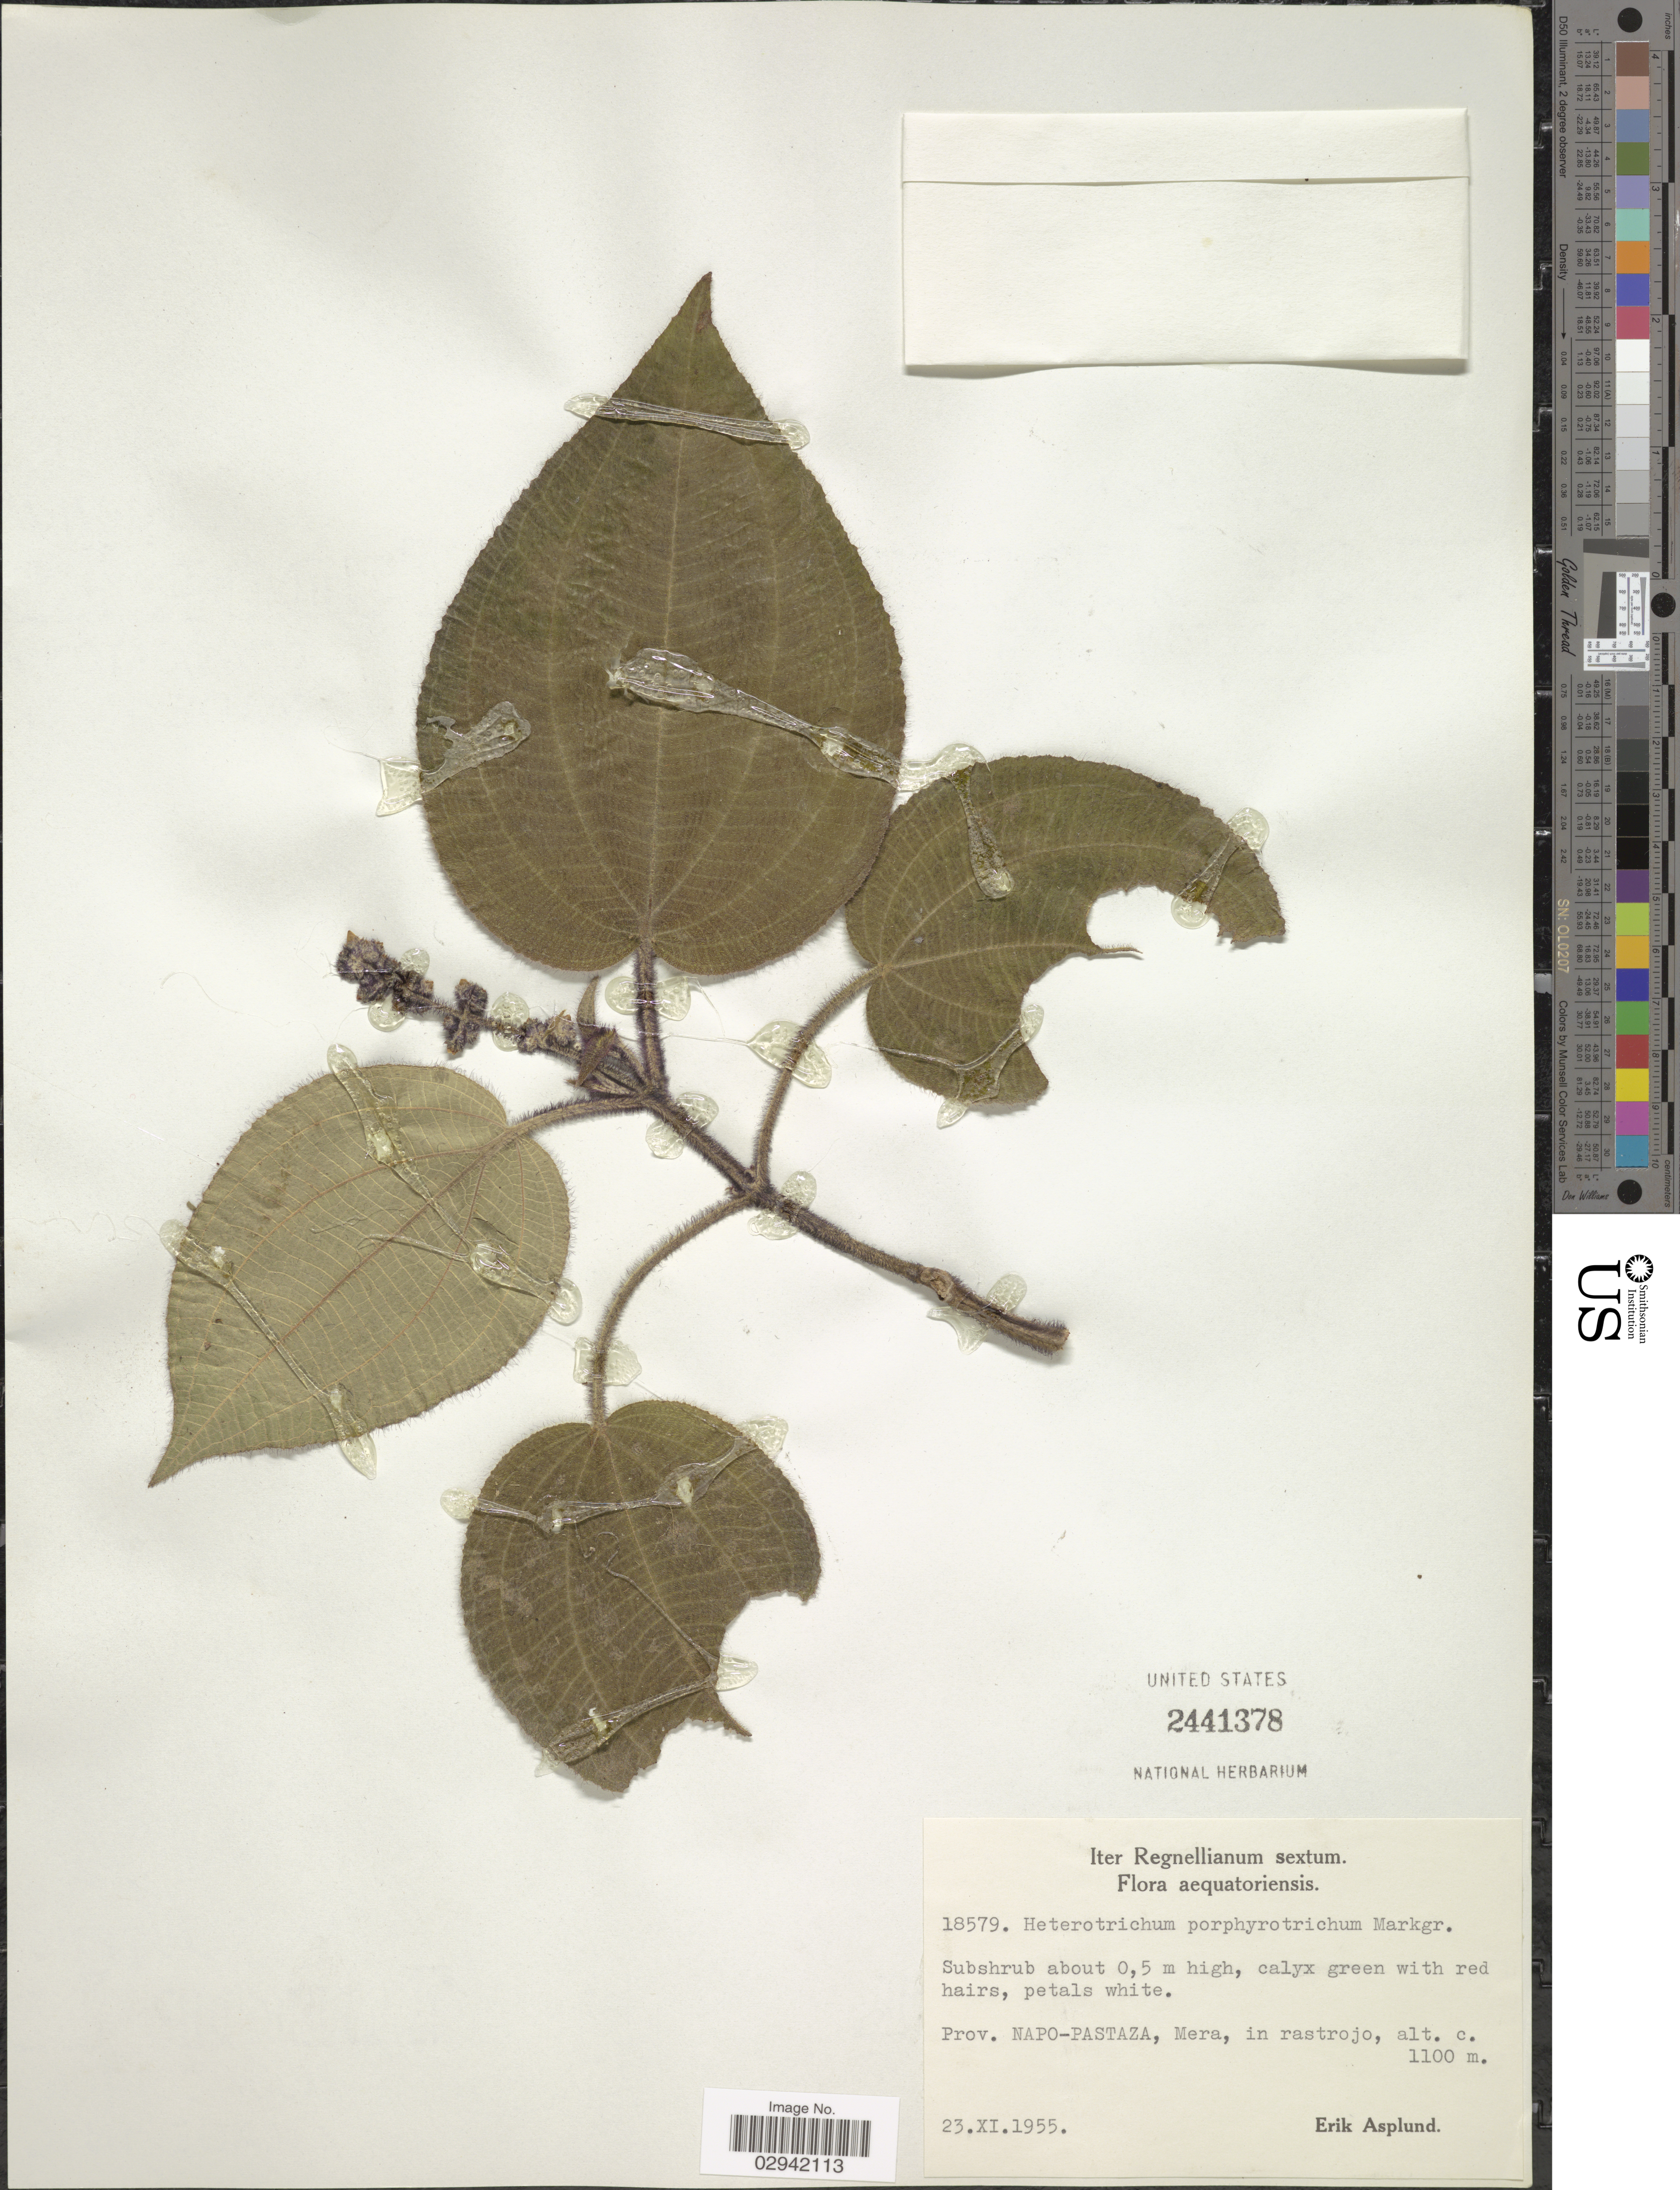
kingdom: Plantae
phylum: Tracheophyta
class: Magnoliopsida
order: Myrtales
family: Melastomataceae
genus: Miconia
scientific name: Miconia porphyrotricha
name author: (Markgr.) Wurdack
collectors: E. Asplund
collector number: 18579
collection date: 1955-11-23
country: Ecuador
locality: Aequatoriensis. Prov. Napo-Pastaza, Mera.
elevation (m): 1100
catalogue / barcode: US 2441378